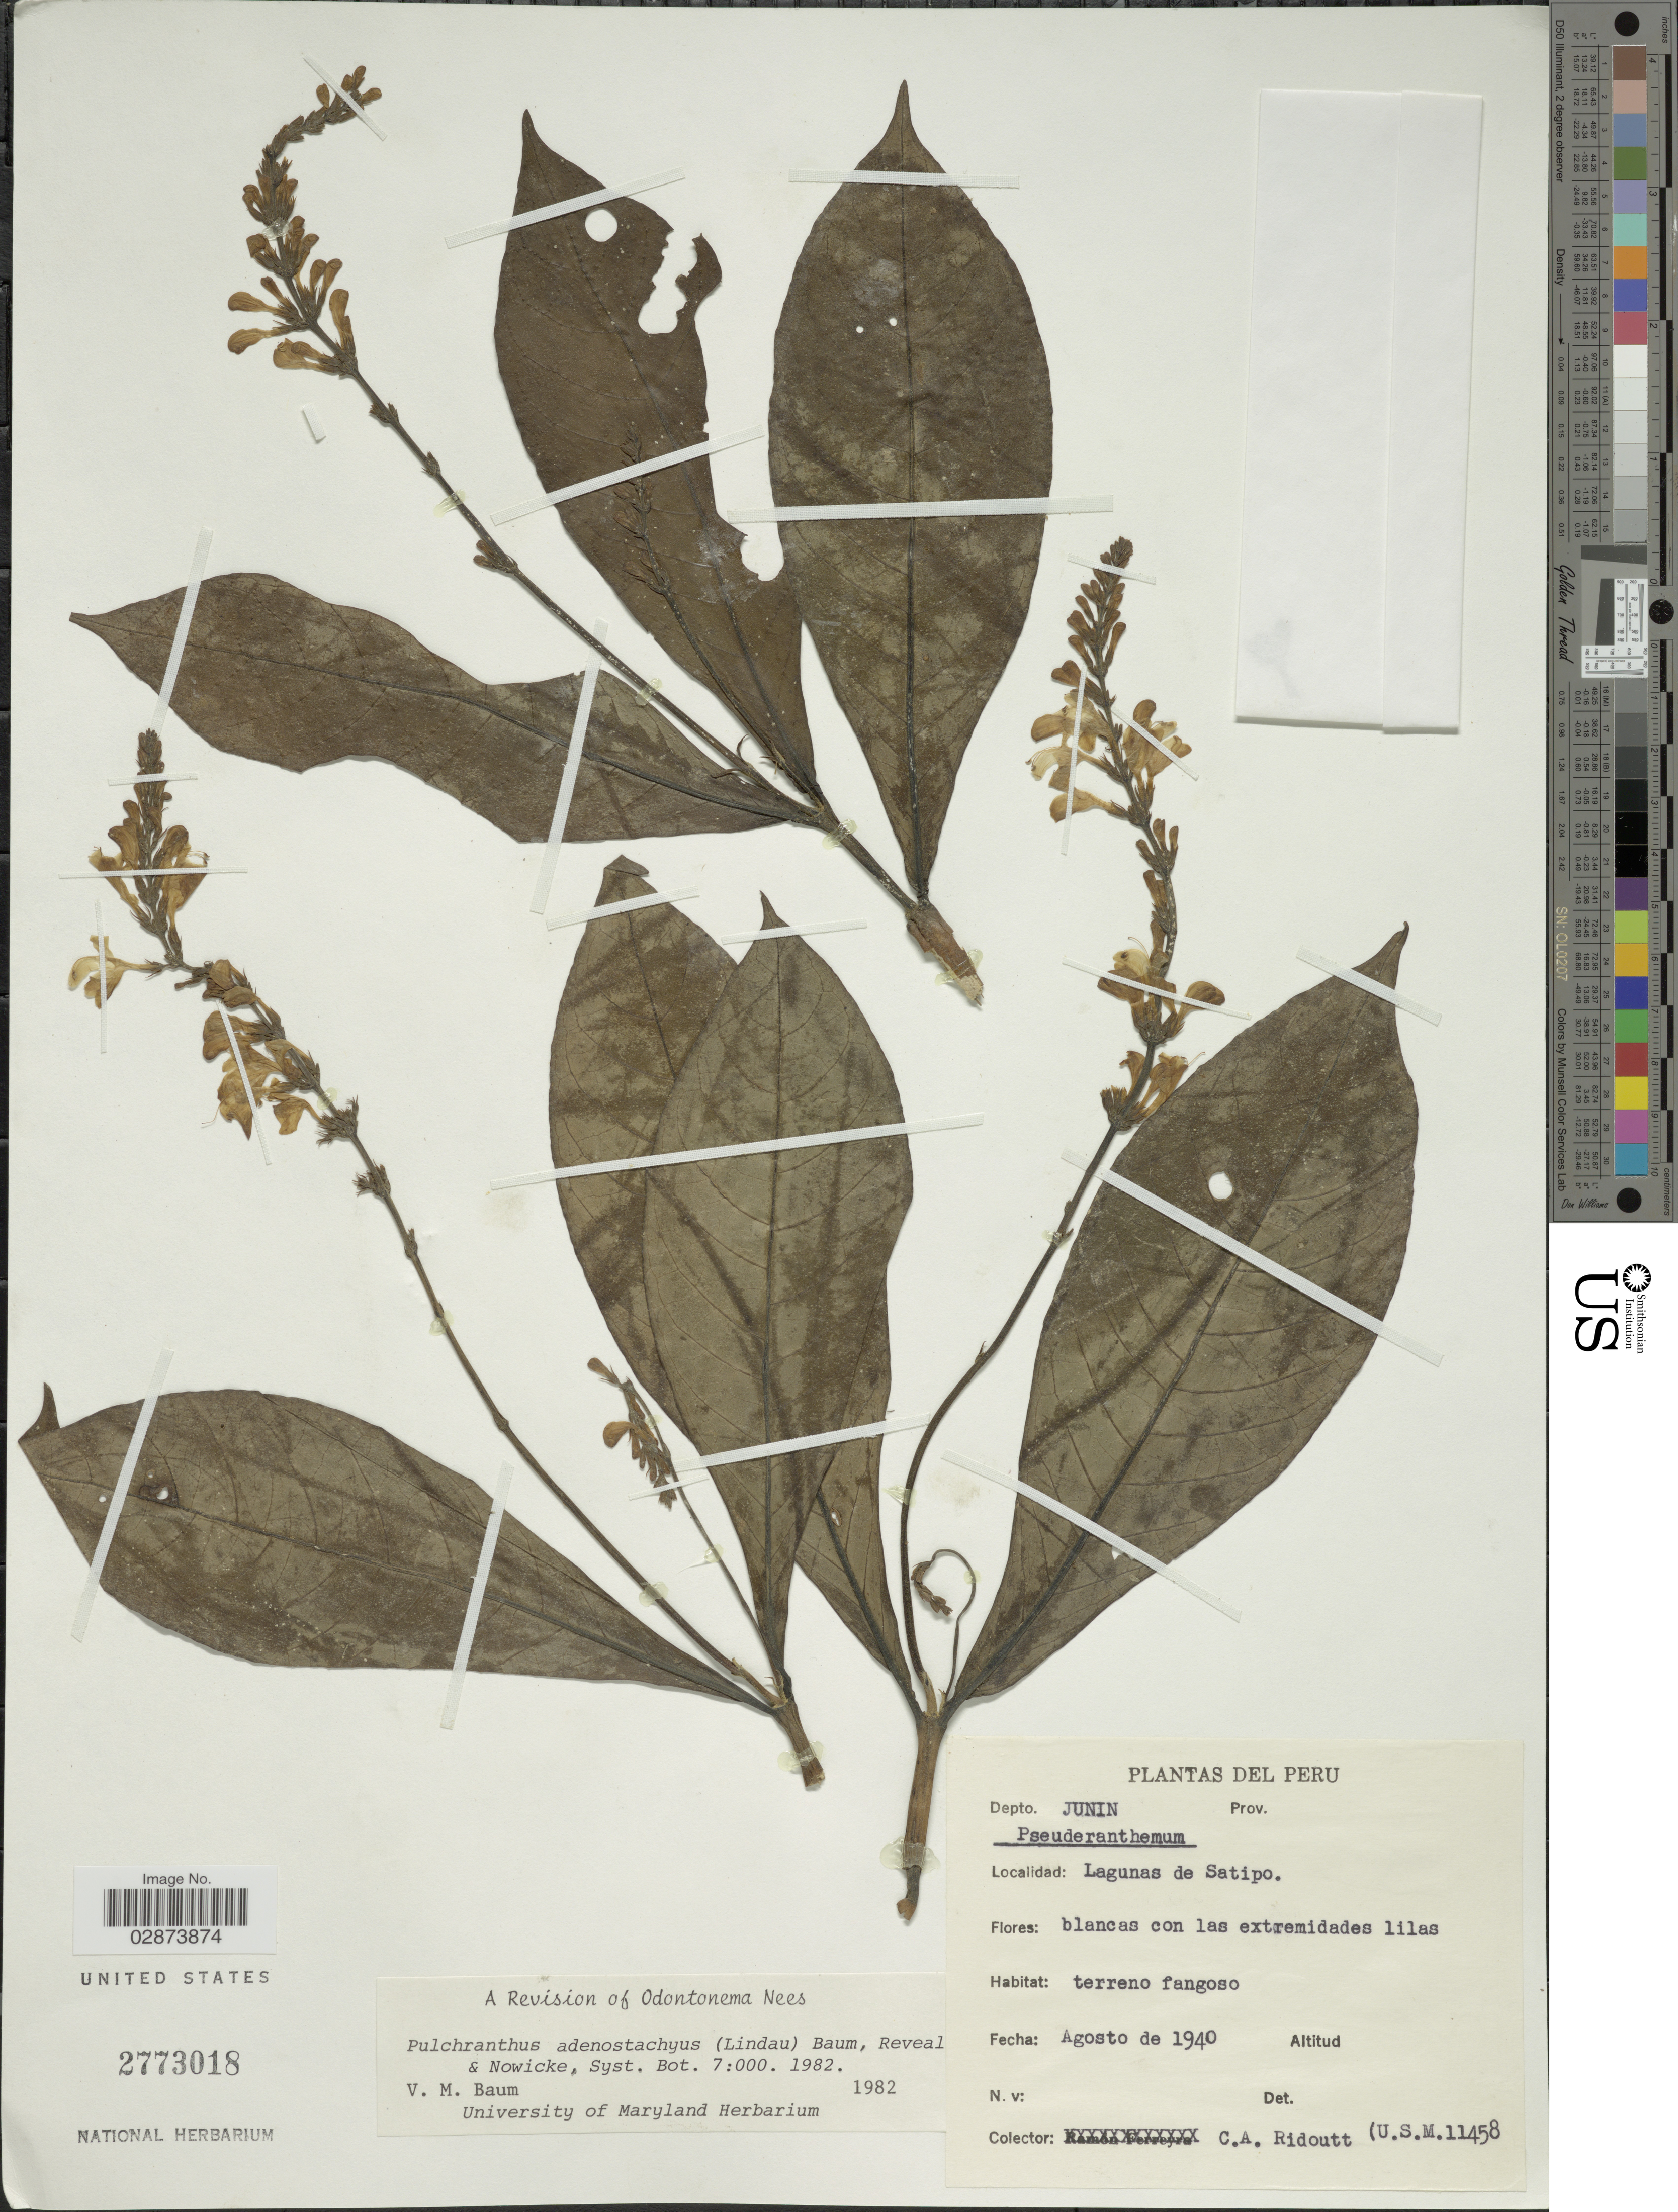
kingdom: Plantae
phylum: Tracheophyta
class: Magnoliopsida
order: Lamiales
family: Acanthaceae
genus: Pulchranthus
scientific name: Pulchranthus adenostachyus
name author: (Lindau) V.M. Baum et al.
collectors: C. Ridoutt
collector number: USM11458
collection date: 1940-08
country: Peru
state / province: Junín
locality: Depto. Junin. Lagunas de Satipo.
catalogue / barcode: US 2773018